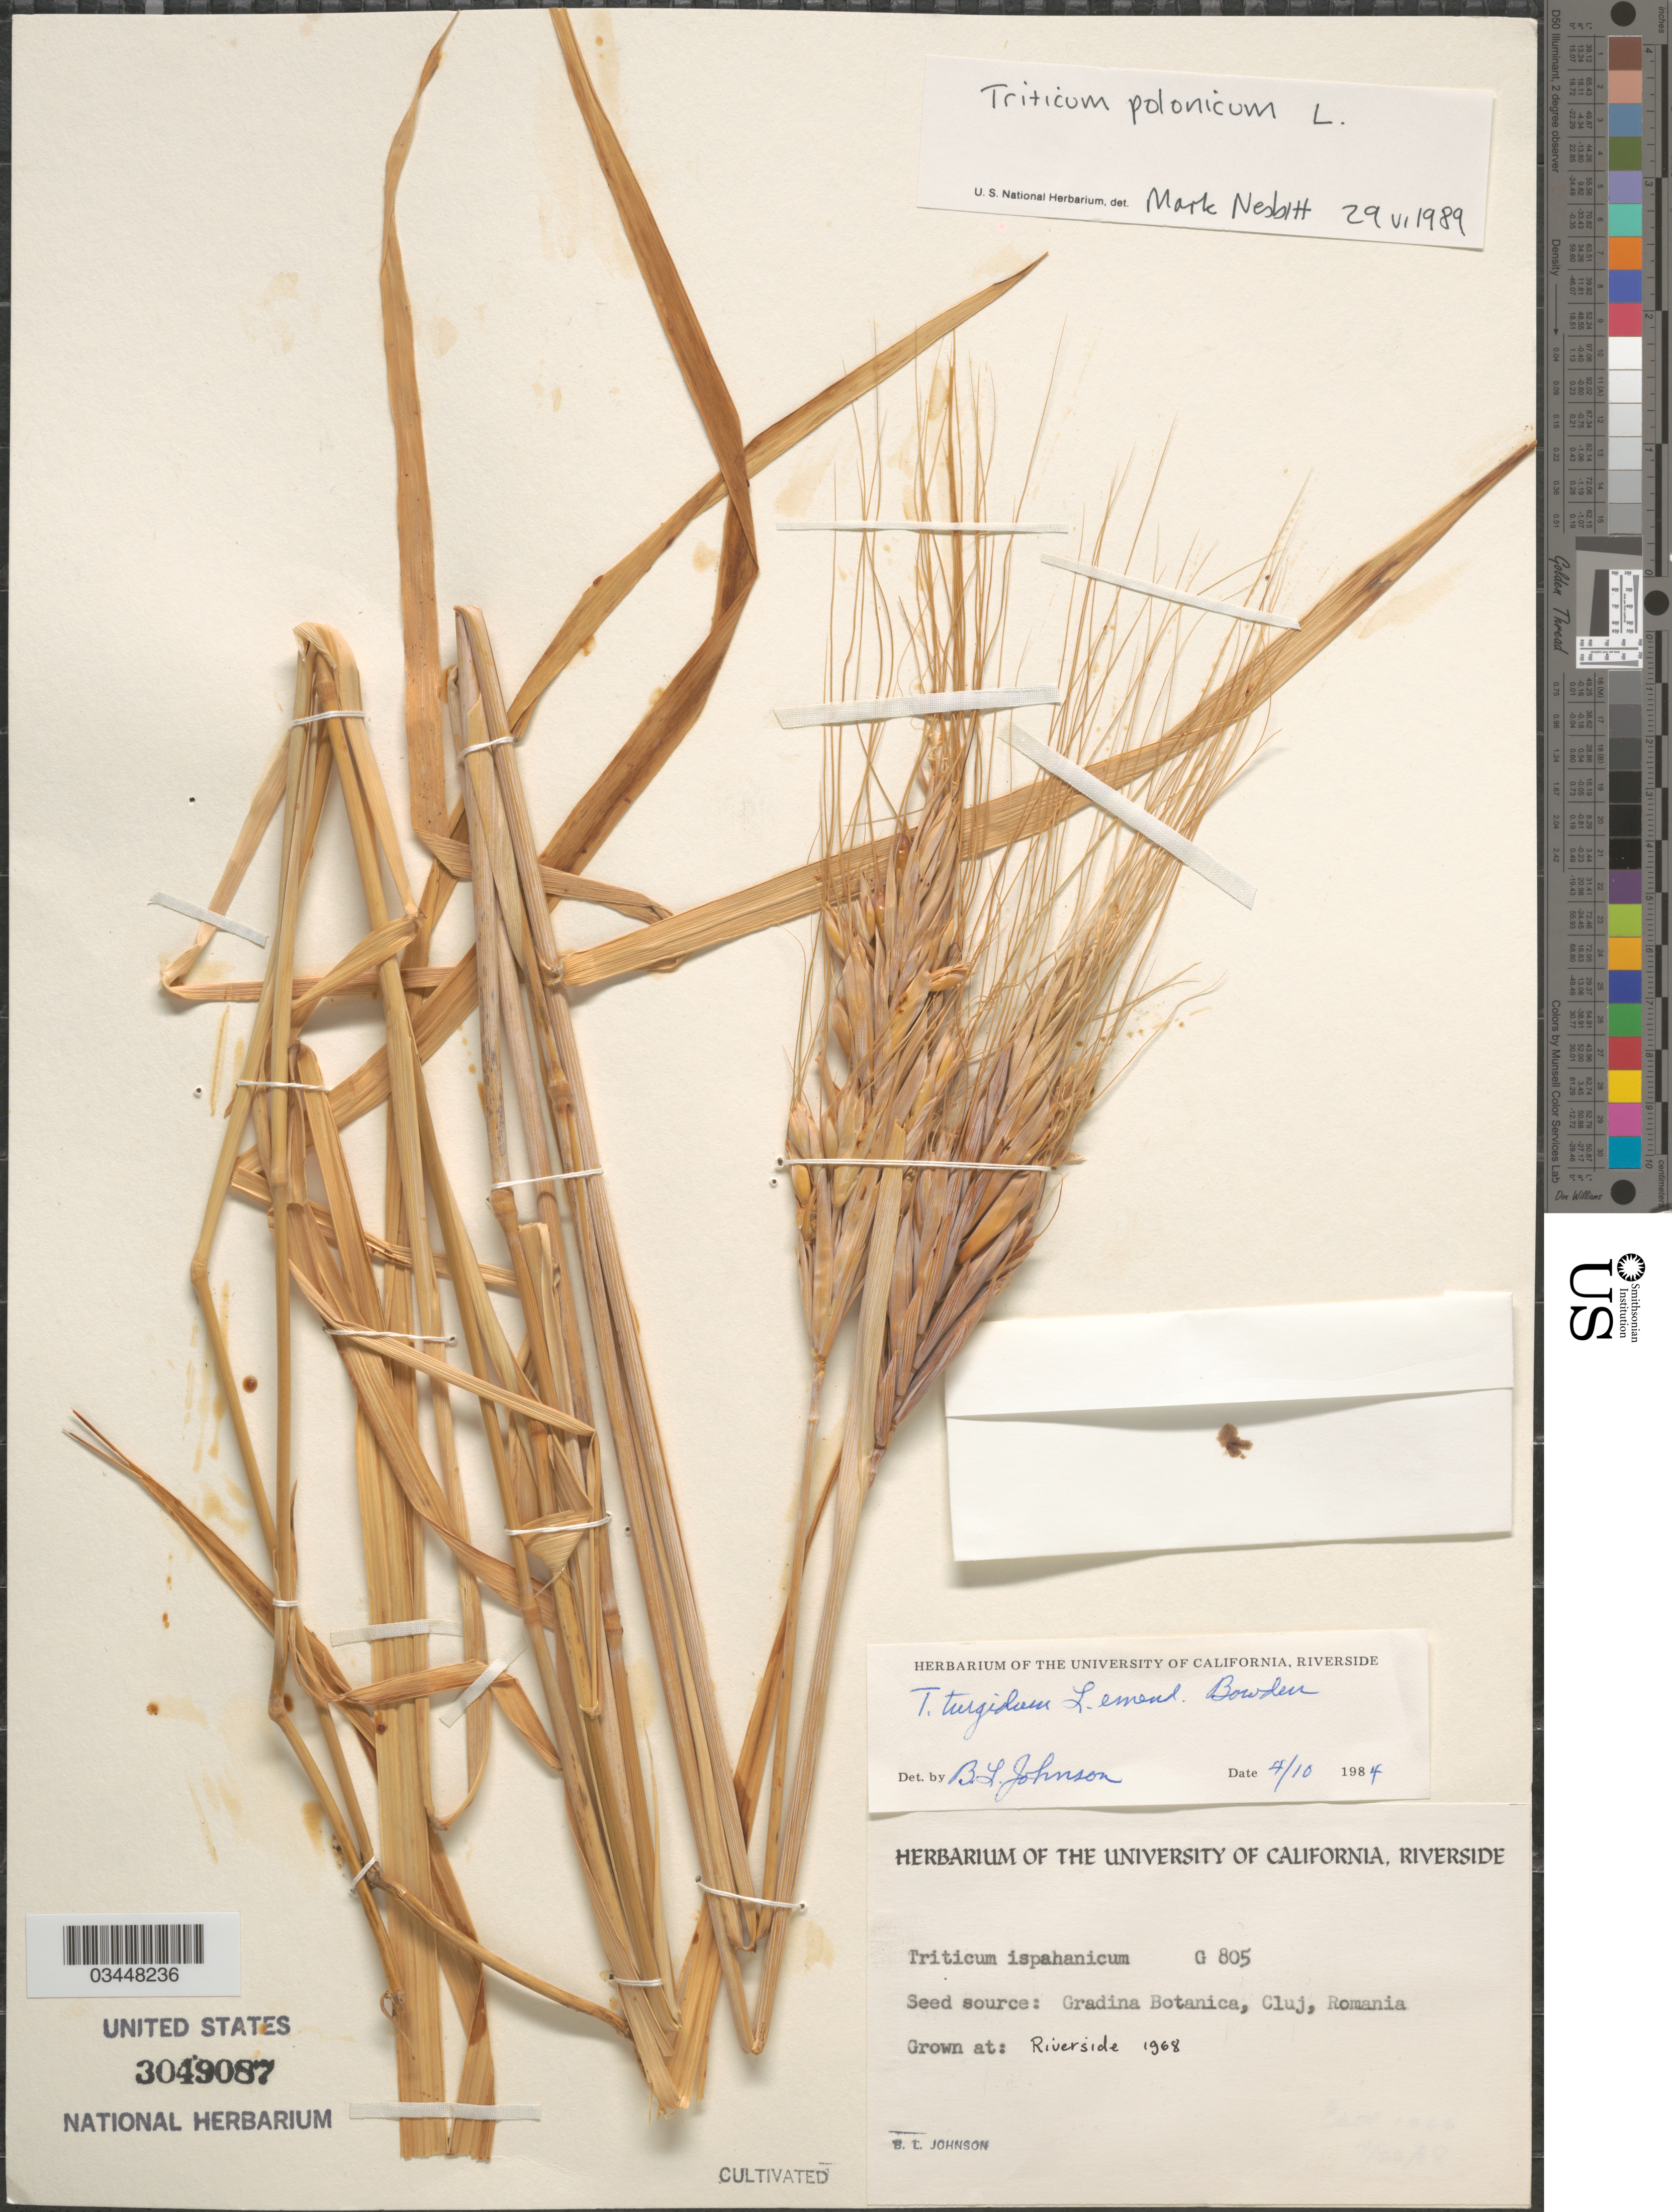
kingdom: Plantae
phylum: Tracheophyta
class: Liliopsida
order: Poales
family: Poaceae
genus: Triticum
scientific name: Triticum polonicum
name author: L.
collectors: B. Johnson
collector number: G805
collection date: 1968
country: United States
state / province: California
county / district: Riverside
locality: Riverside.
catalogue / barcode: US 3049087